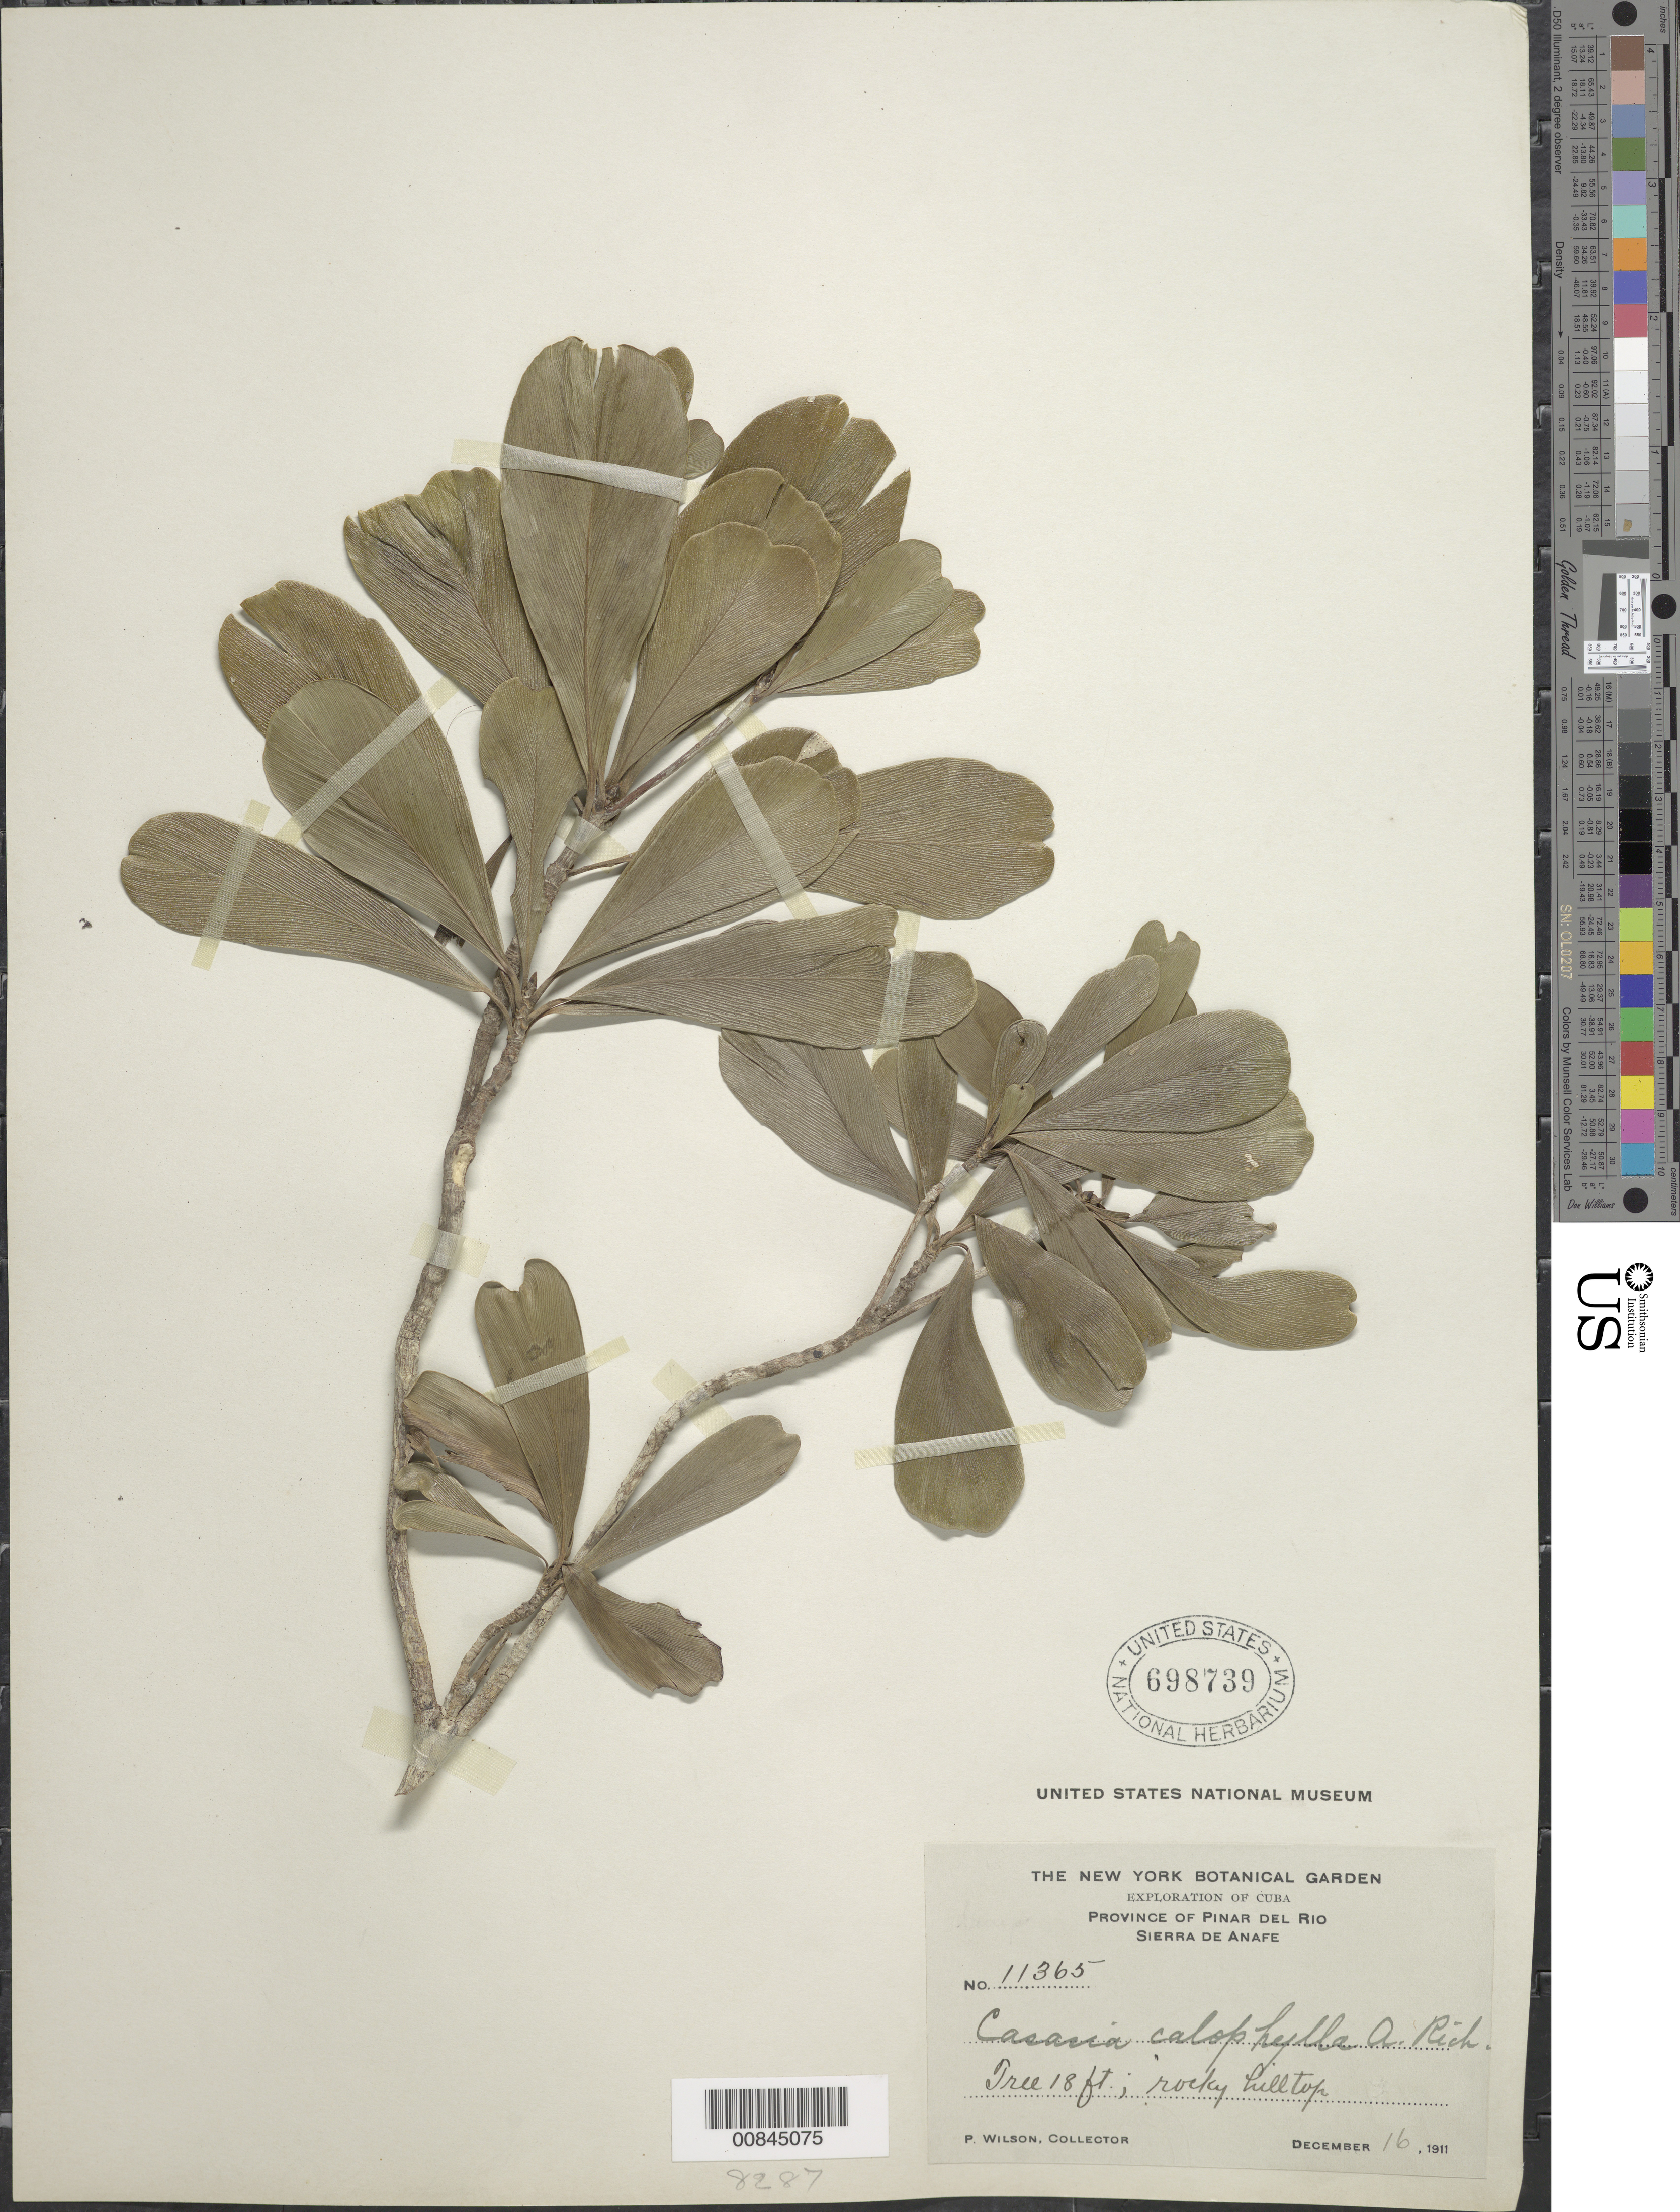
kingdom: Plantae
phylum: Tracheophyta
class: Magnoliopsida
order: Gentianales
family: Rubiaceae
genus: Casasia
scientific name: Casasia calophylla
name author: A. Rich.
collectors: P. Wilson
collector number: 11365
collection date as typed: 16 Dec 1911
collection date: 1911-12-16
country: Cuba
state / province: Pinar del Río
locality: Sierra de Anafe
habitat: Rocky hilltop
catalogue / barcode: US 698739